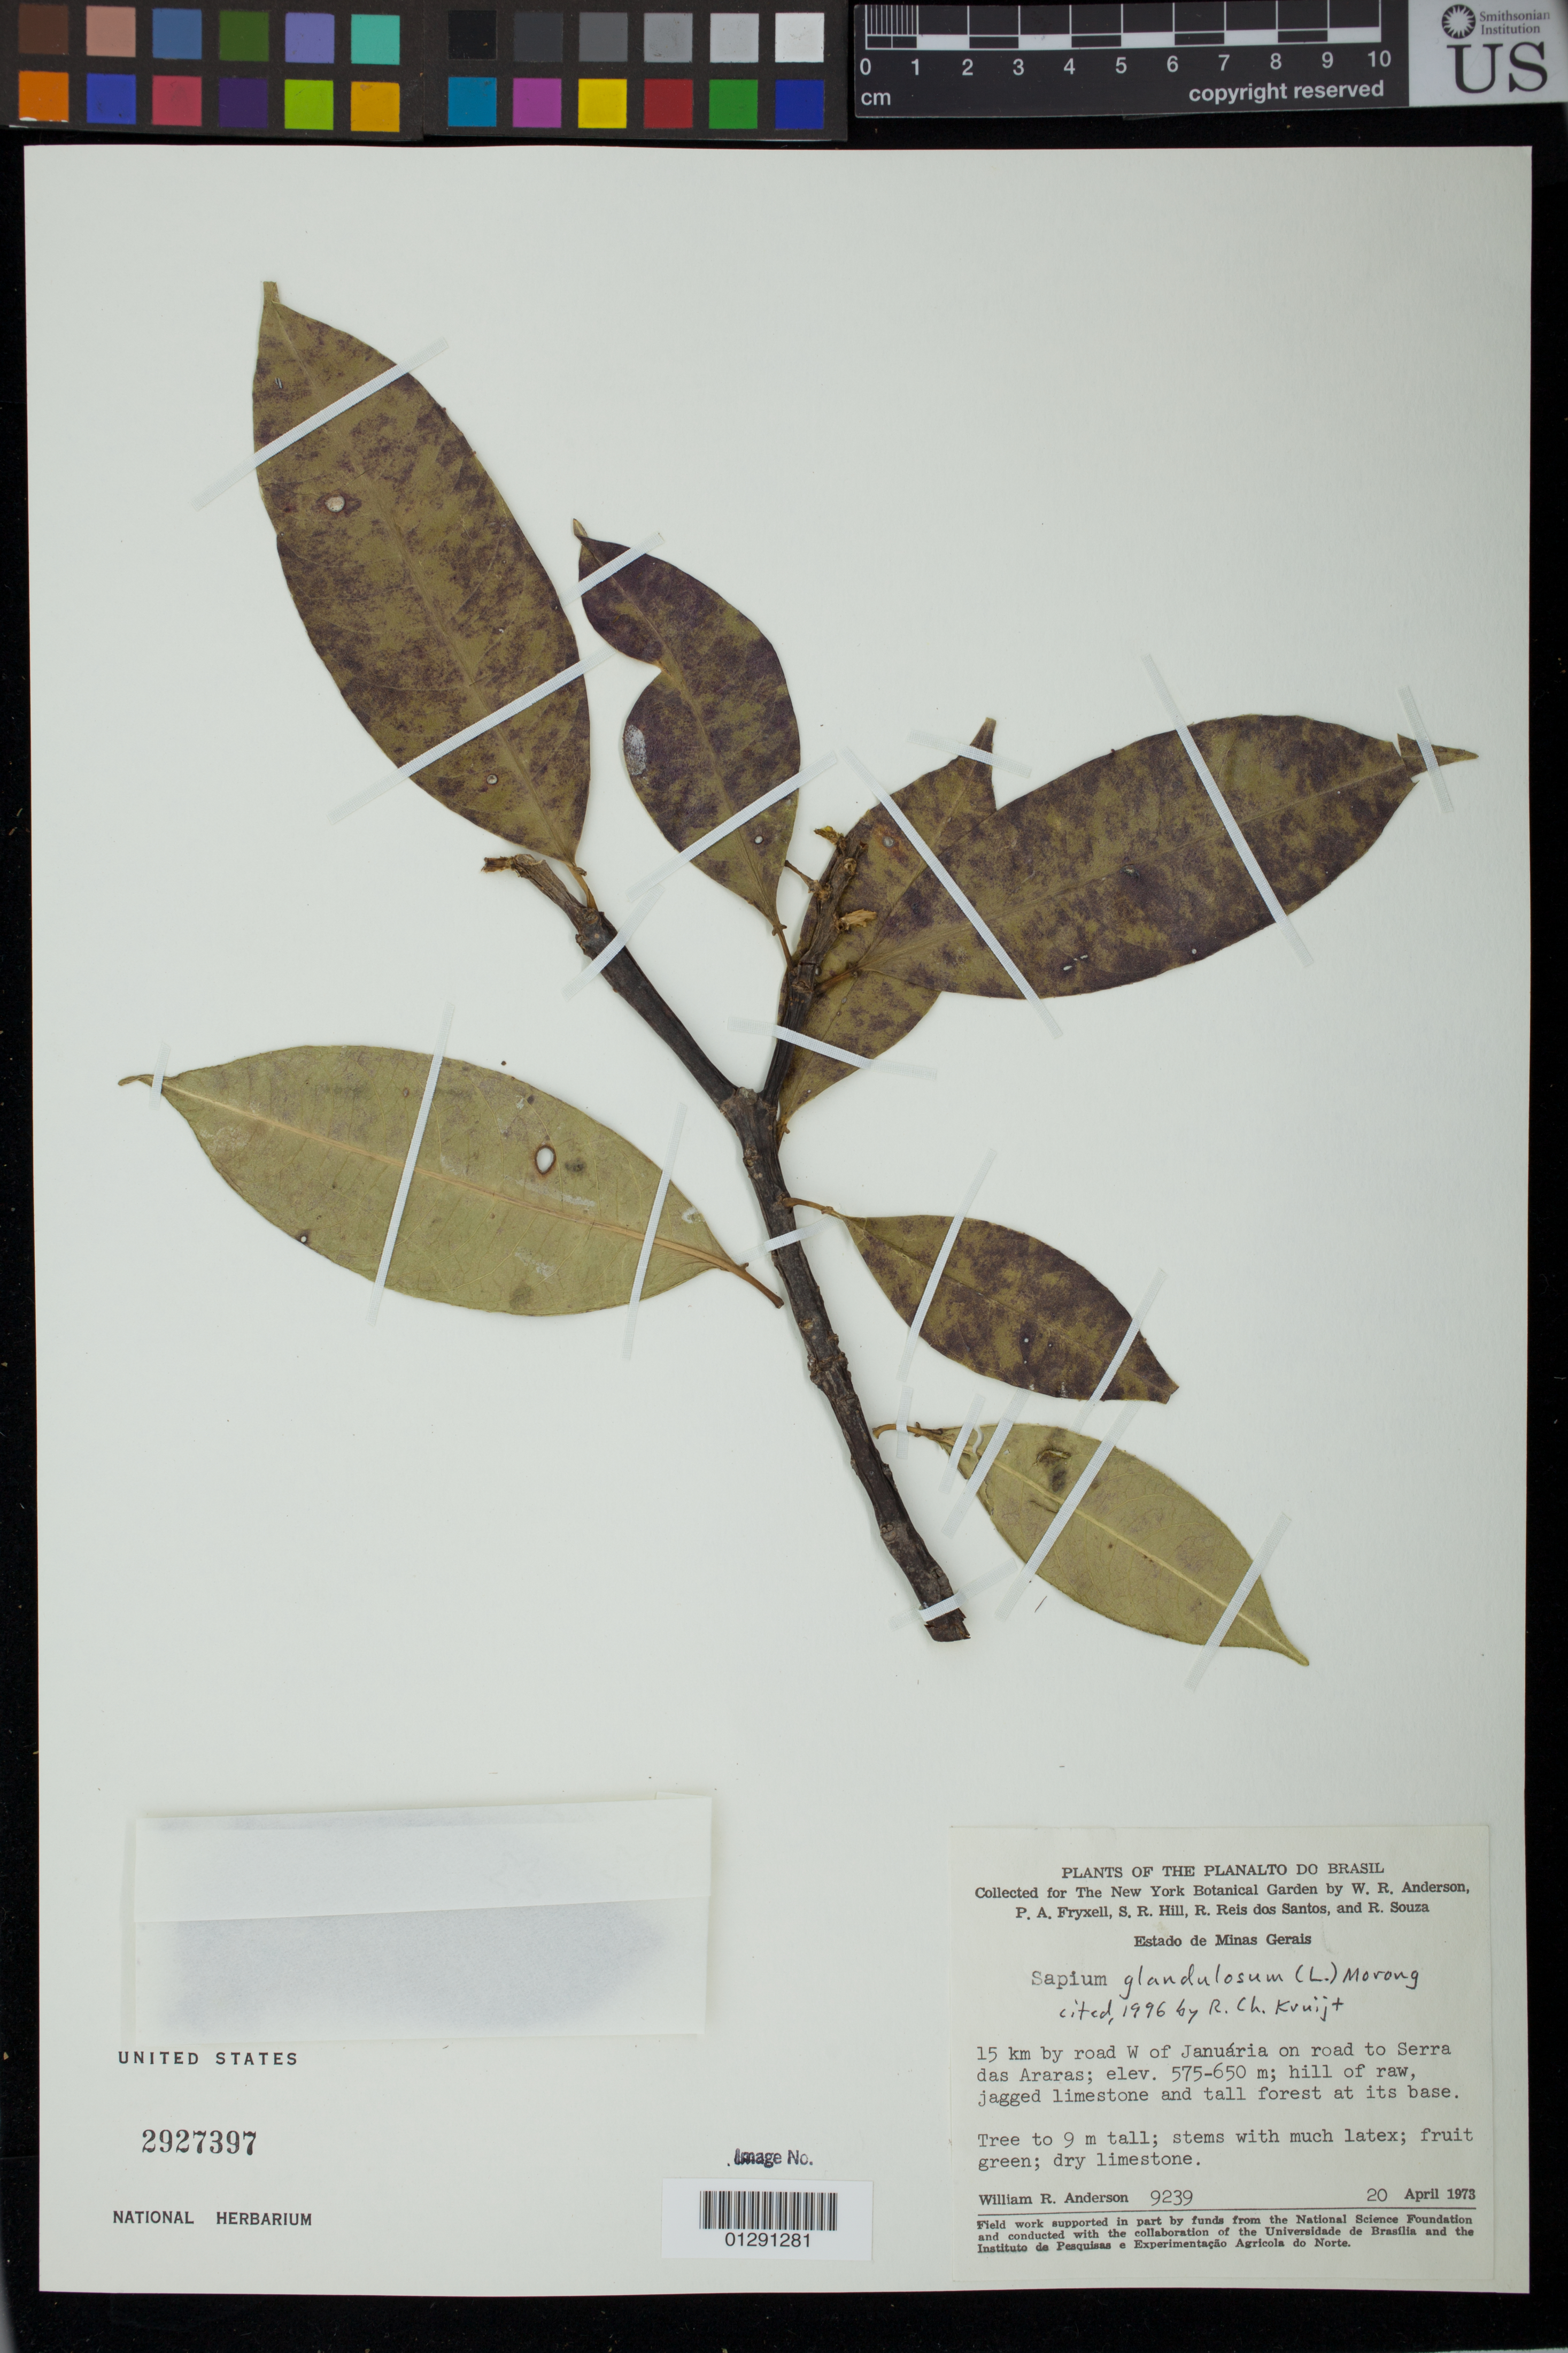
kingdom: Plantae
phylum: Tracheophyta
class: Magnoliopsida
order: Malpighiales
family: Euphorbiaceae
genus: Sapium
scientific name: Sapium glandulatum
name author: (Vell.) Pax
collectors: W. R. Anderson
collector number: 9239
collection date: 1973-04-20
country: Brazil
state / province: Minas Gerais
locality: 15 km by road W of Januaria on rod to Serra das Araras.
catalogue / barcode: US 2927397